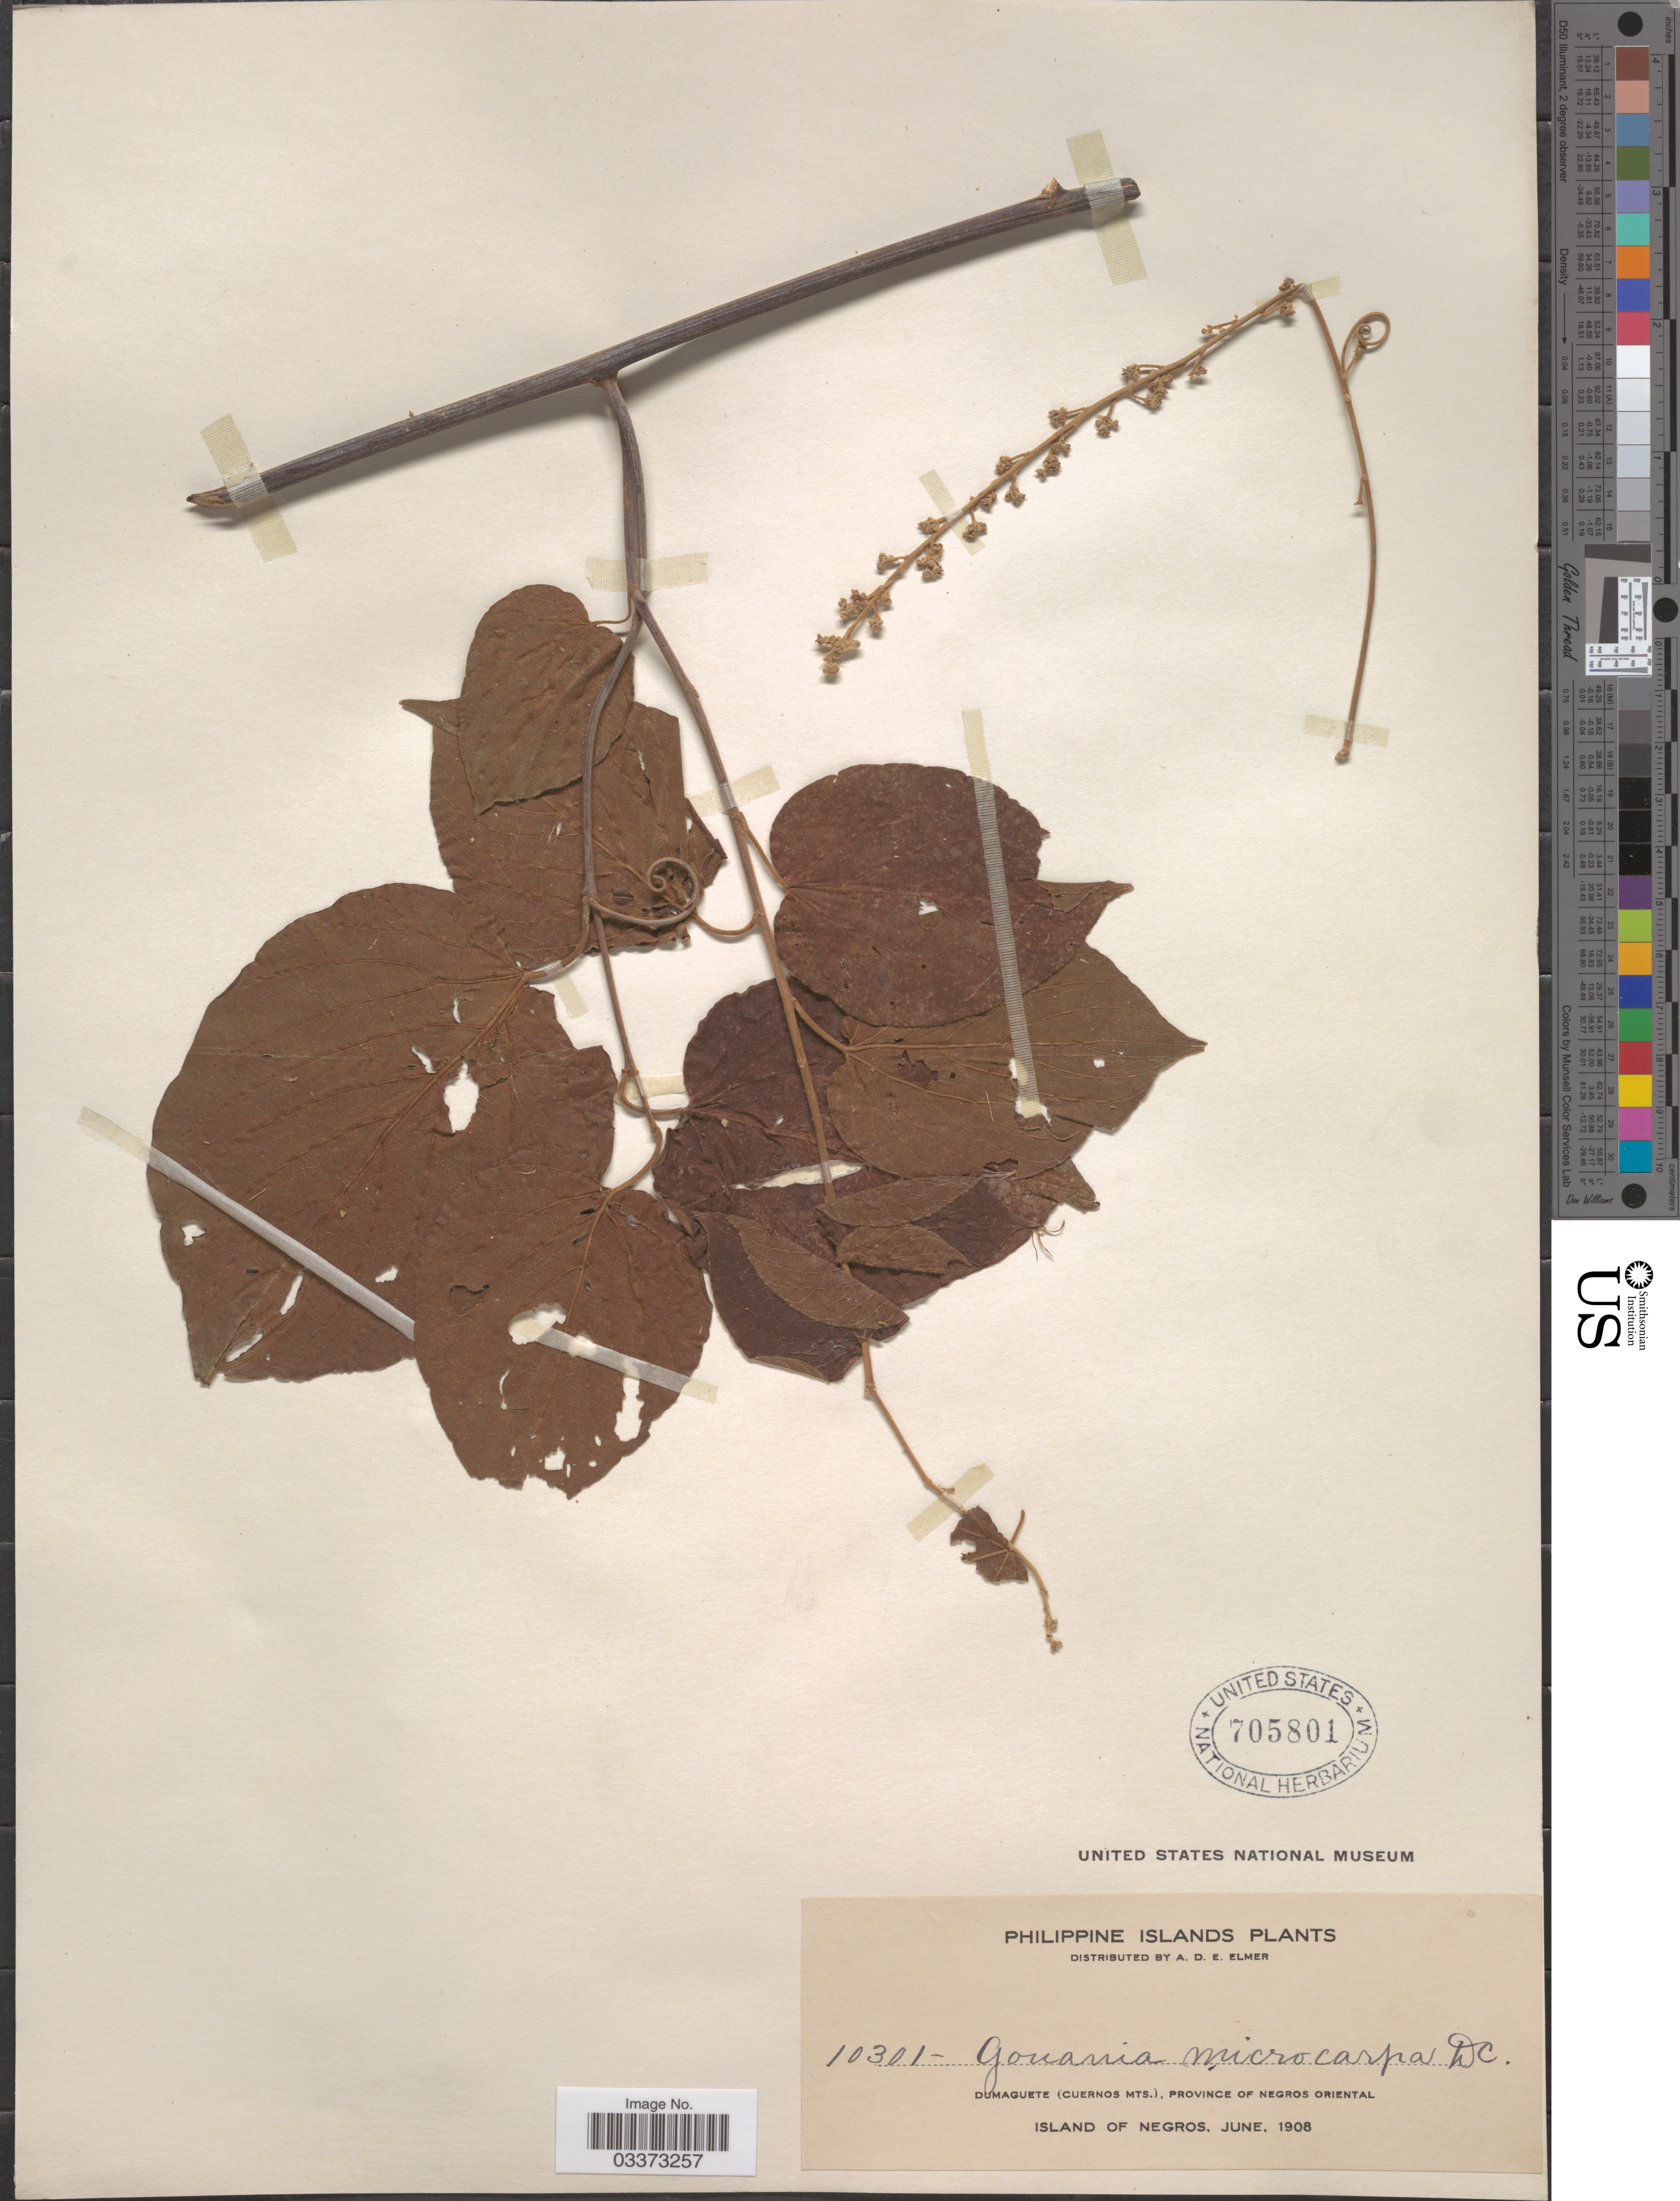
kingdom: Plantae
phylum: Tracheophyta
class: Magnoliopsida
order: Rosales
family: Rhamnaceae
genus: Gouania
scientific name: Gouania microcarpa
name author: DC.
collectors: A. D. E. Elmer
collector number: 10301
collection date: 1908-06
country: Philippines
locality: Dumaguete (Cuernos Mts.), Province of Negros Oriental. Island of Negros.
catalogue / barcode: US 705801